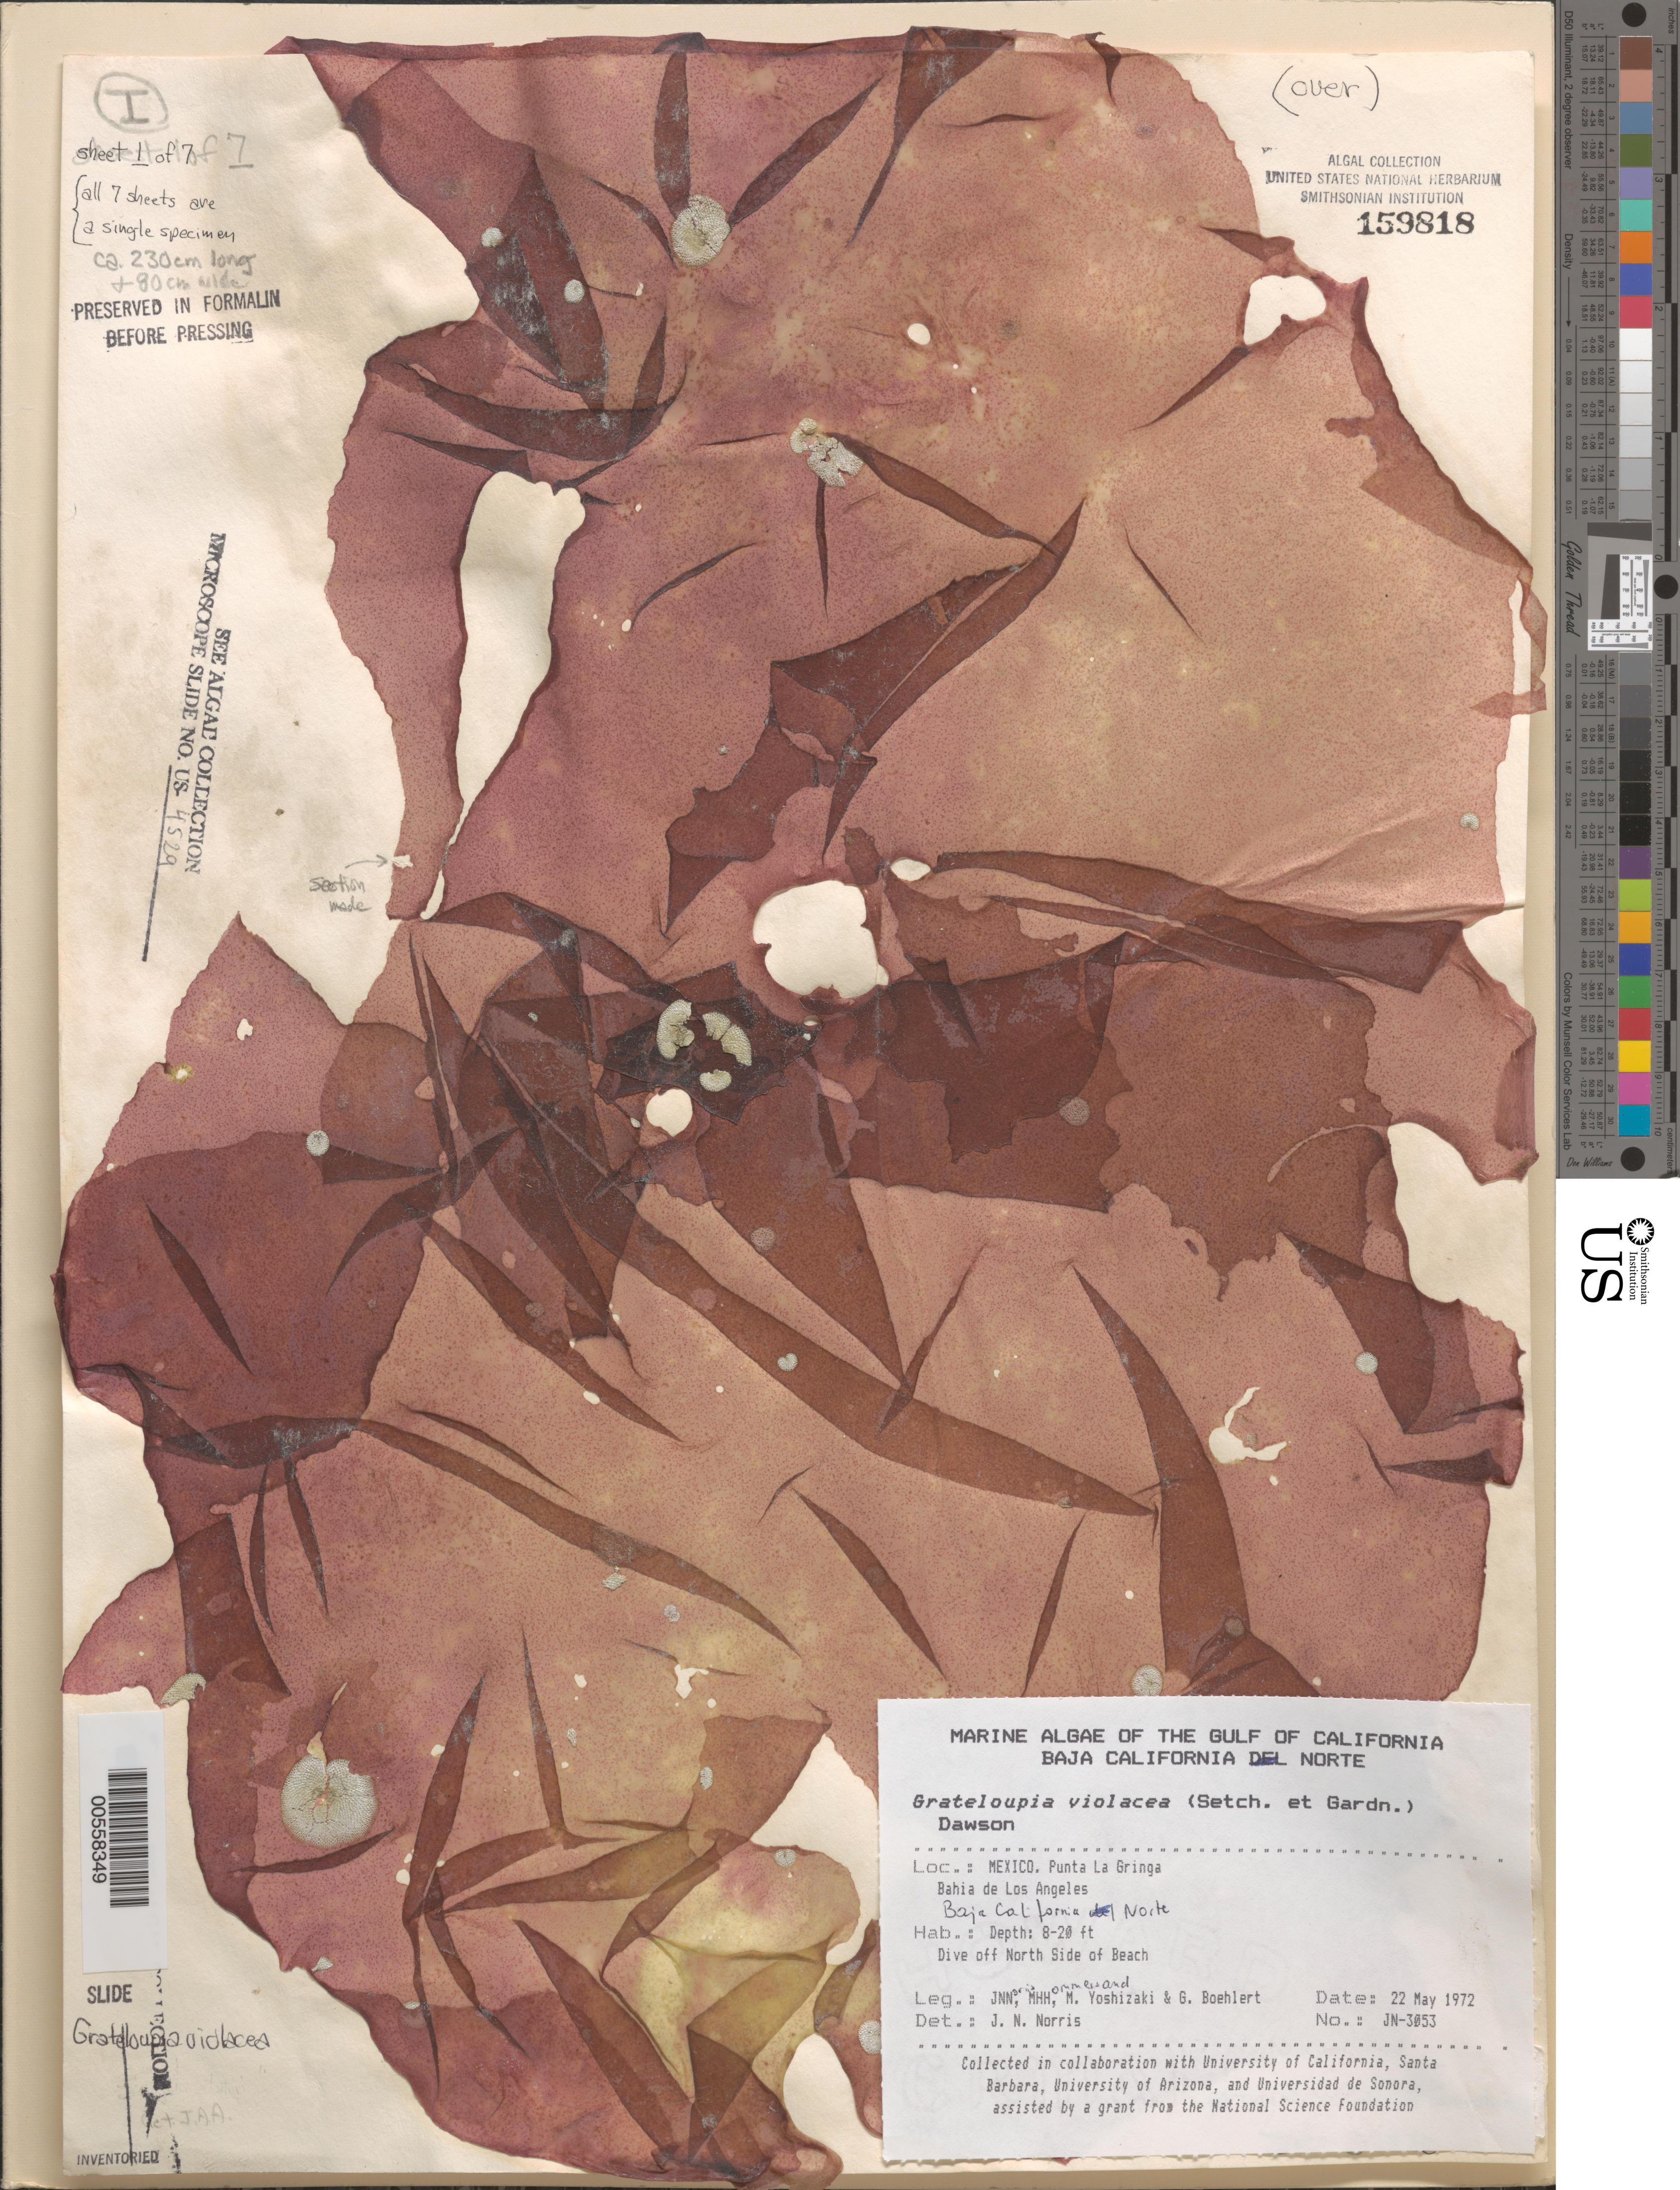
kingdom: Plantae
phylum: Rhodophyta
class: Florideophyceae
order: Halymeniales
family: Halymeniaceae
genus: Grateloupia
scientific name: Grateloupia violacea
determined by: Norris, James N.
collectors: J. N. Norris, M. H. Hommersand, M. Yoshizaki & G. Boehlert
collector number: JN-3053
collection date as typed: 22 May 1972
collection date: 1972-05-22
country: Mexico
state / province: Baja California Norte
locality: Punta La Gringa, Bahia de los Angeles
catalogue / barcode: US 159818